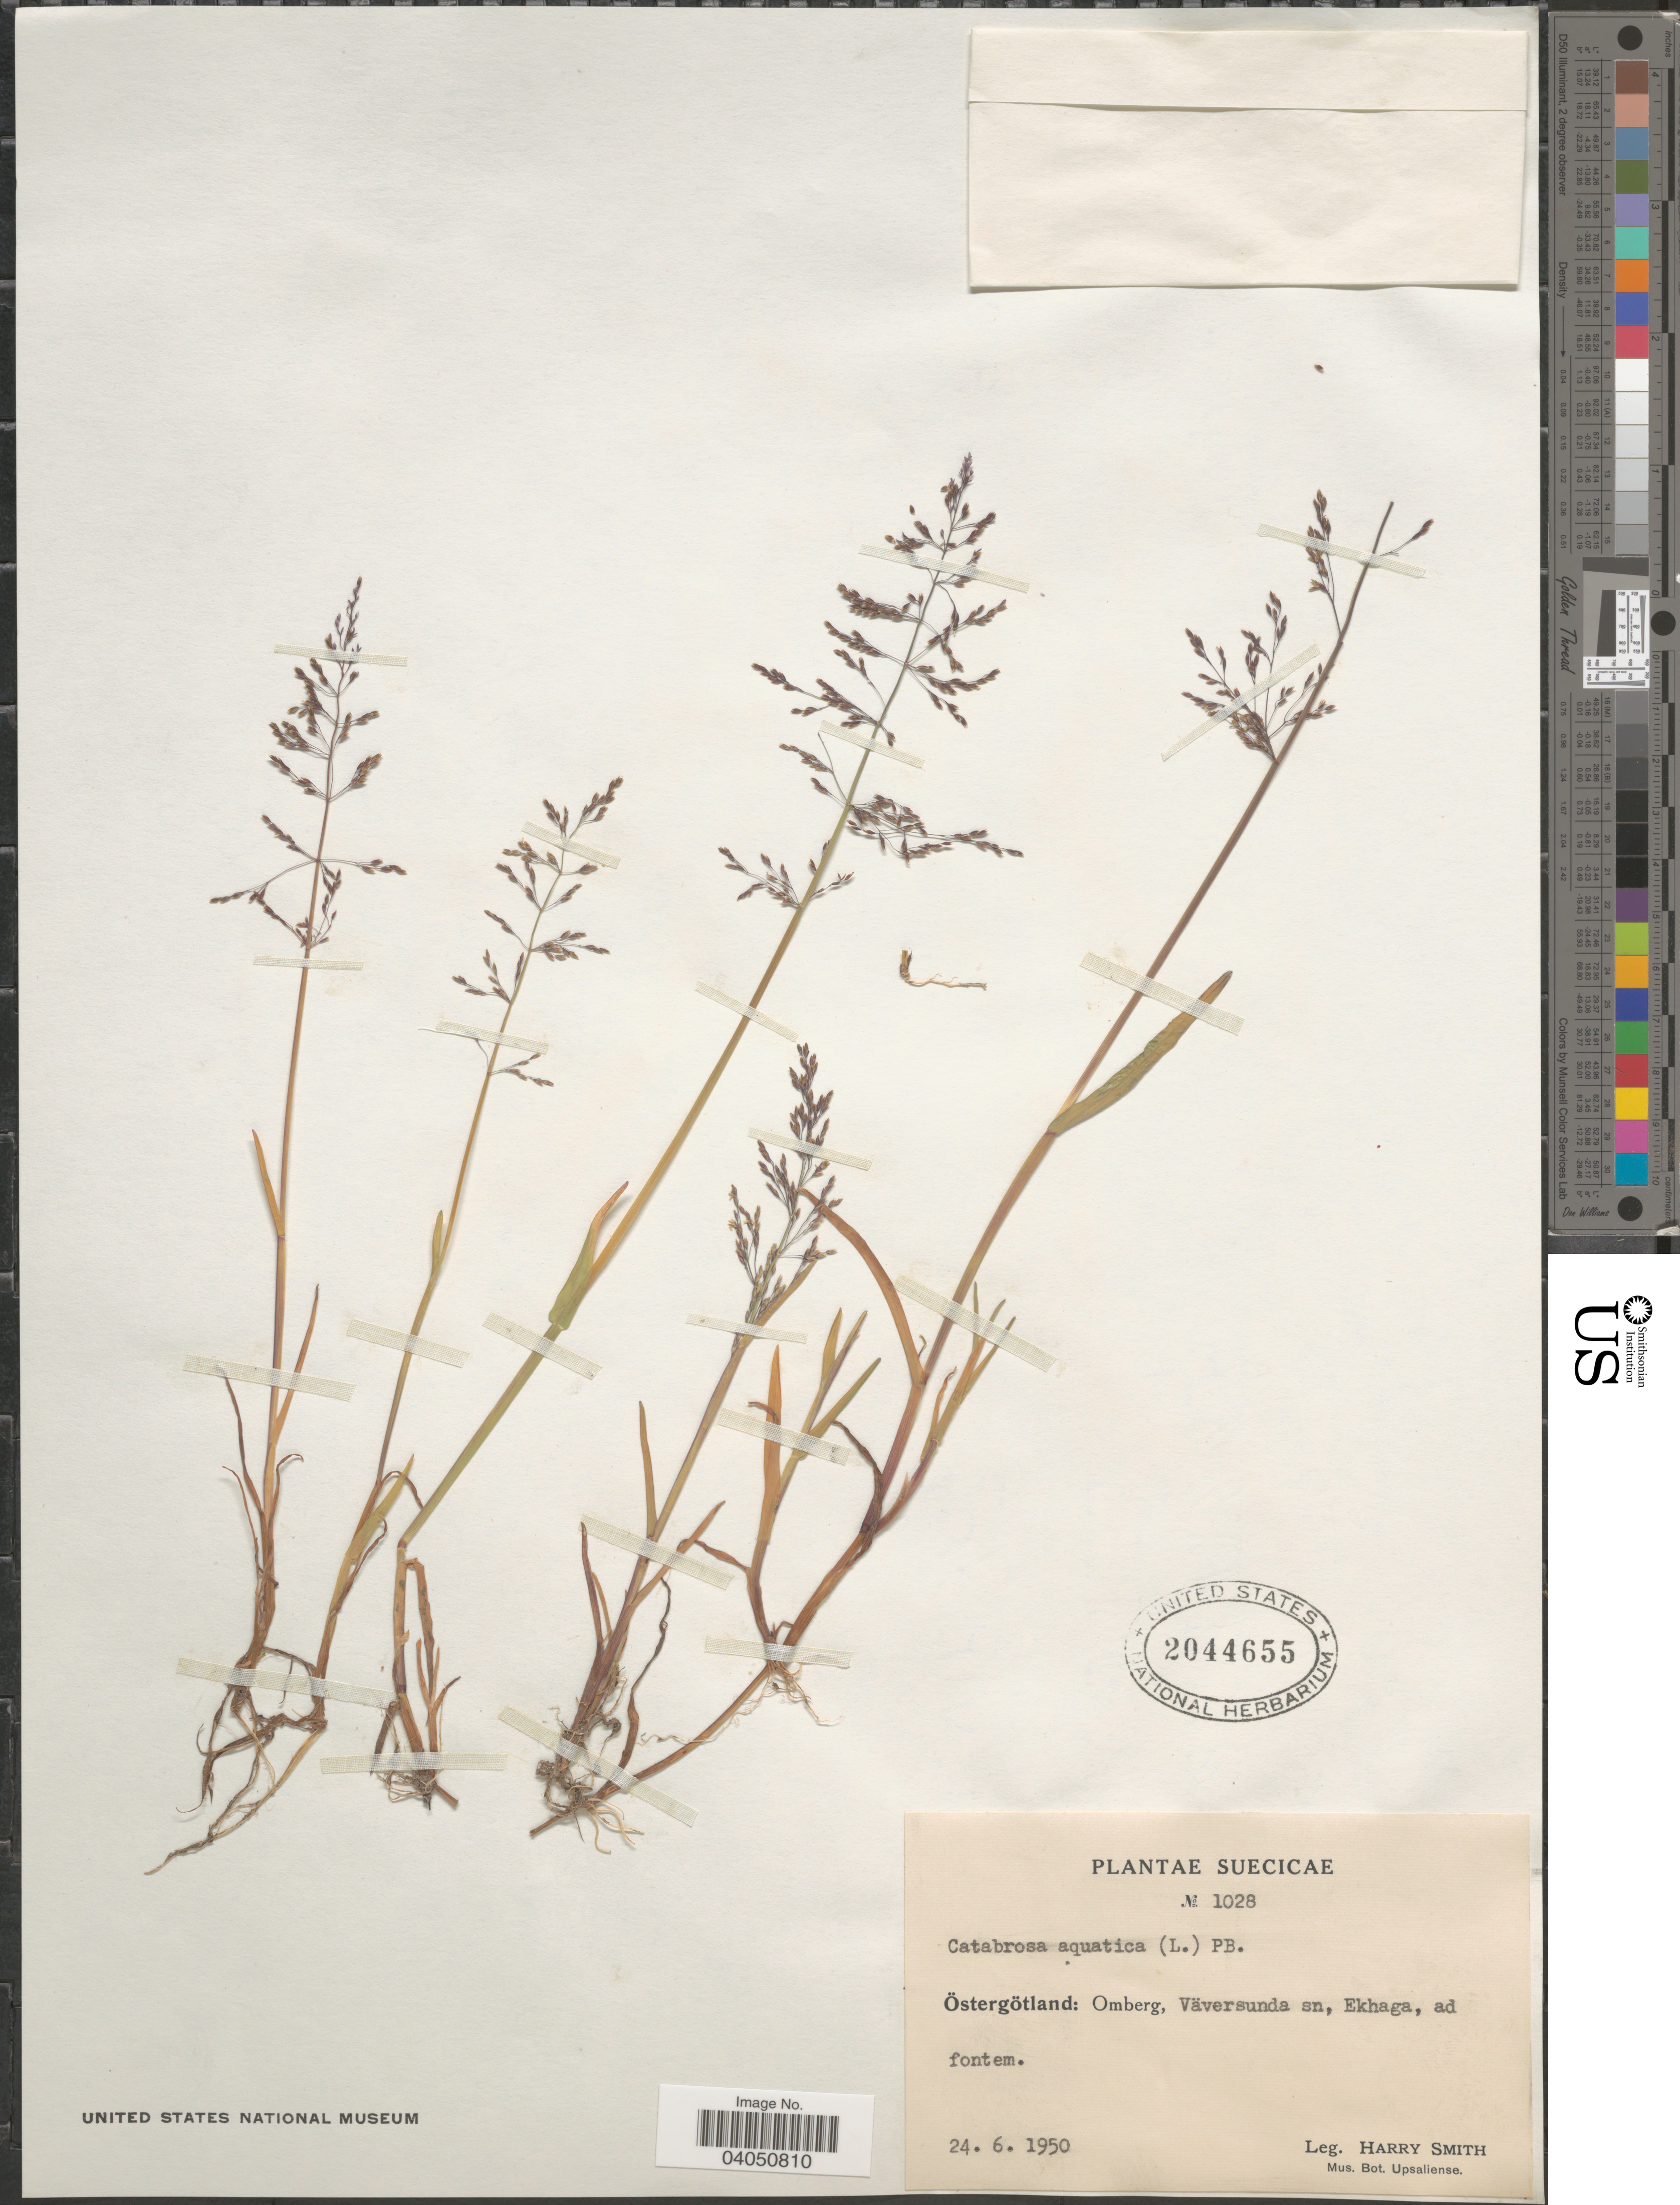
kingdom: Plantae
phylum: Tracheophyta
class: Liliopsida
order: Poales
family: Poaceae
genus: Catabrosa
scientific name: Catabrosa aquatica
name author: (L.) P. Beauv.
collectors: H. Smith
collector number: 1028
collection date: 1950-06-24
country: Sweden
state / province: Östergötland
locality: Suecicae. Östergötland: Omberg, Väversunda sn, Ekhaga, ad fontem.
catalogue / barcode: US 2044655